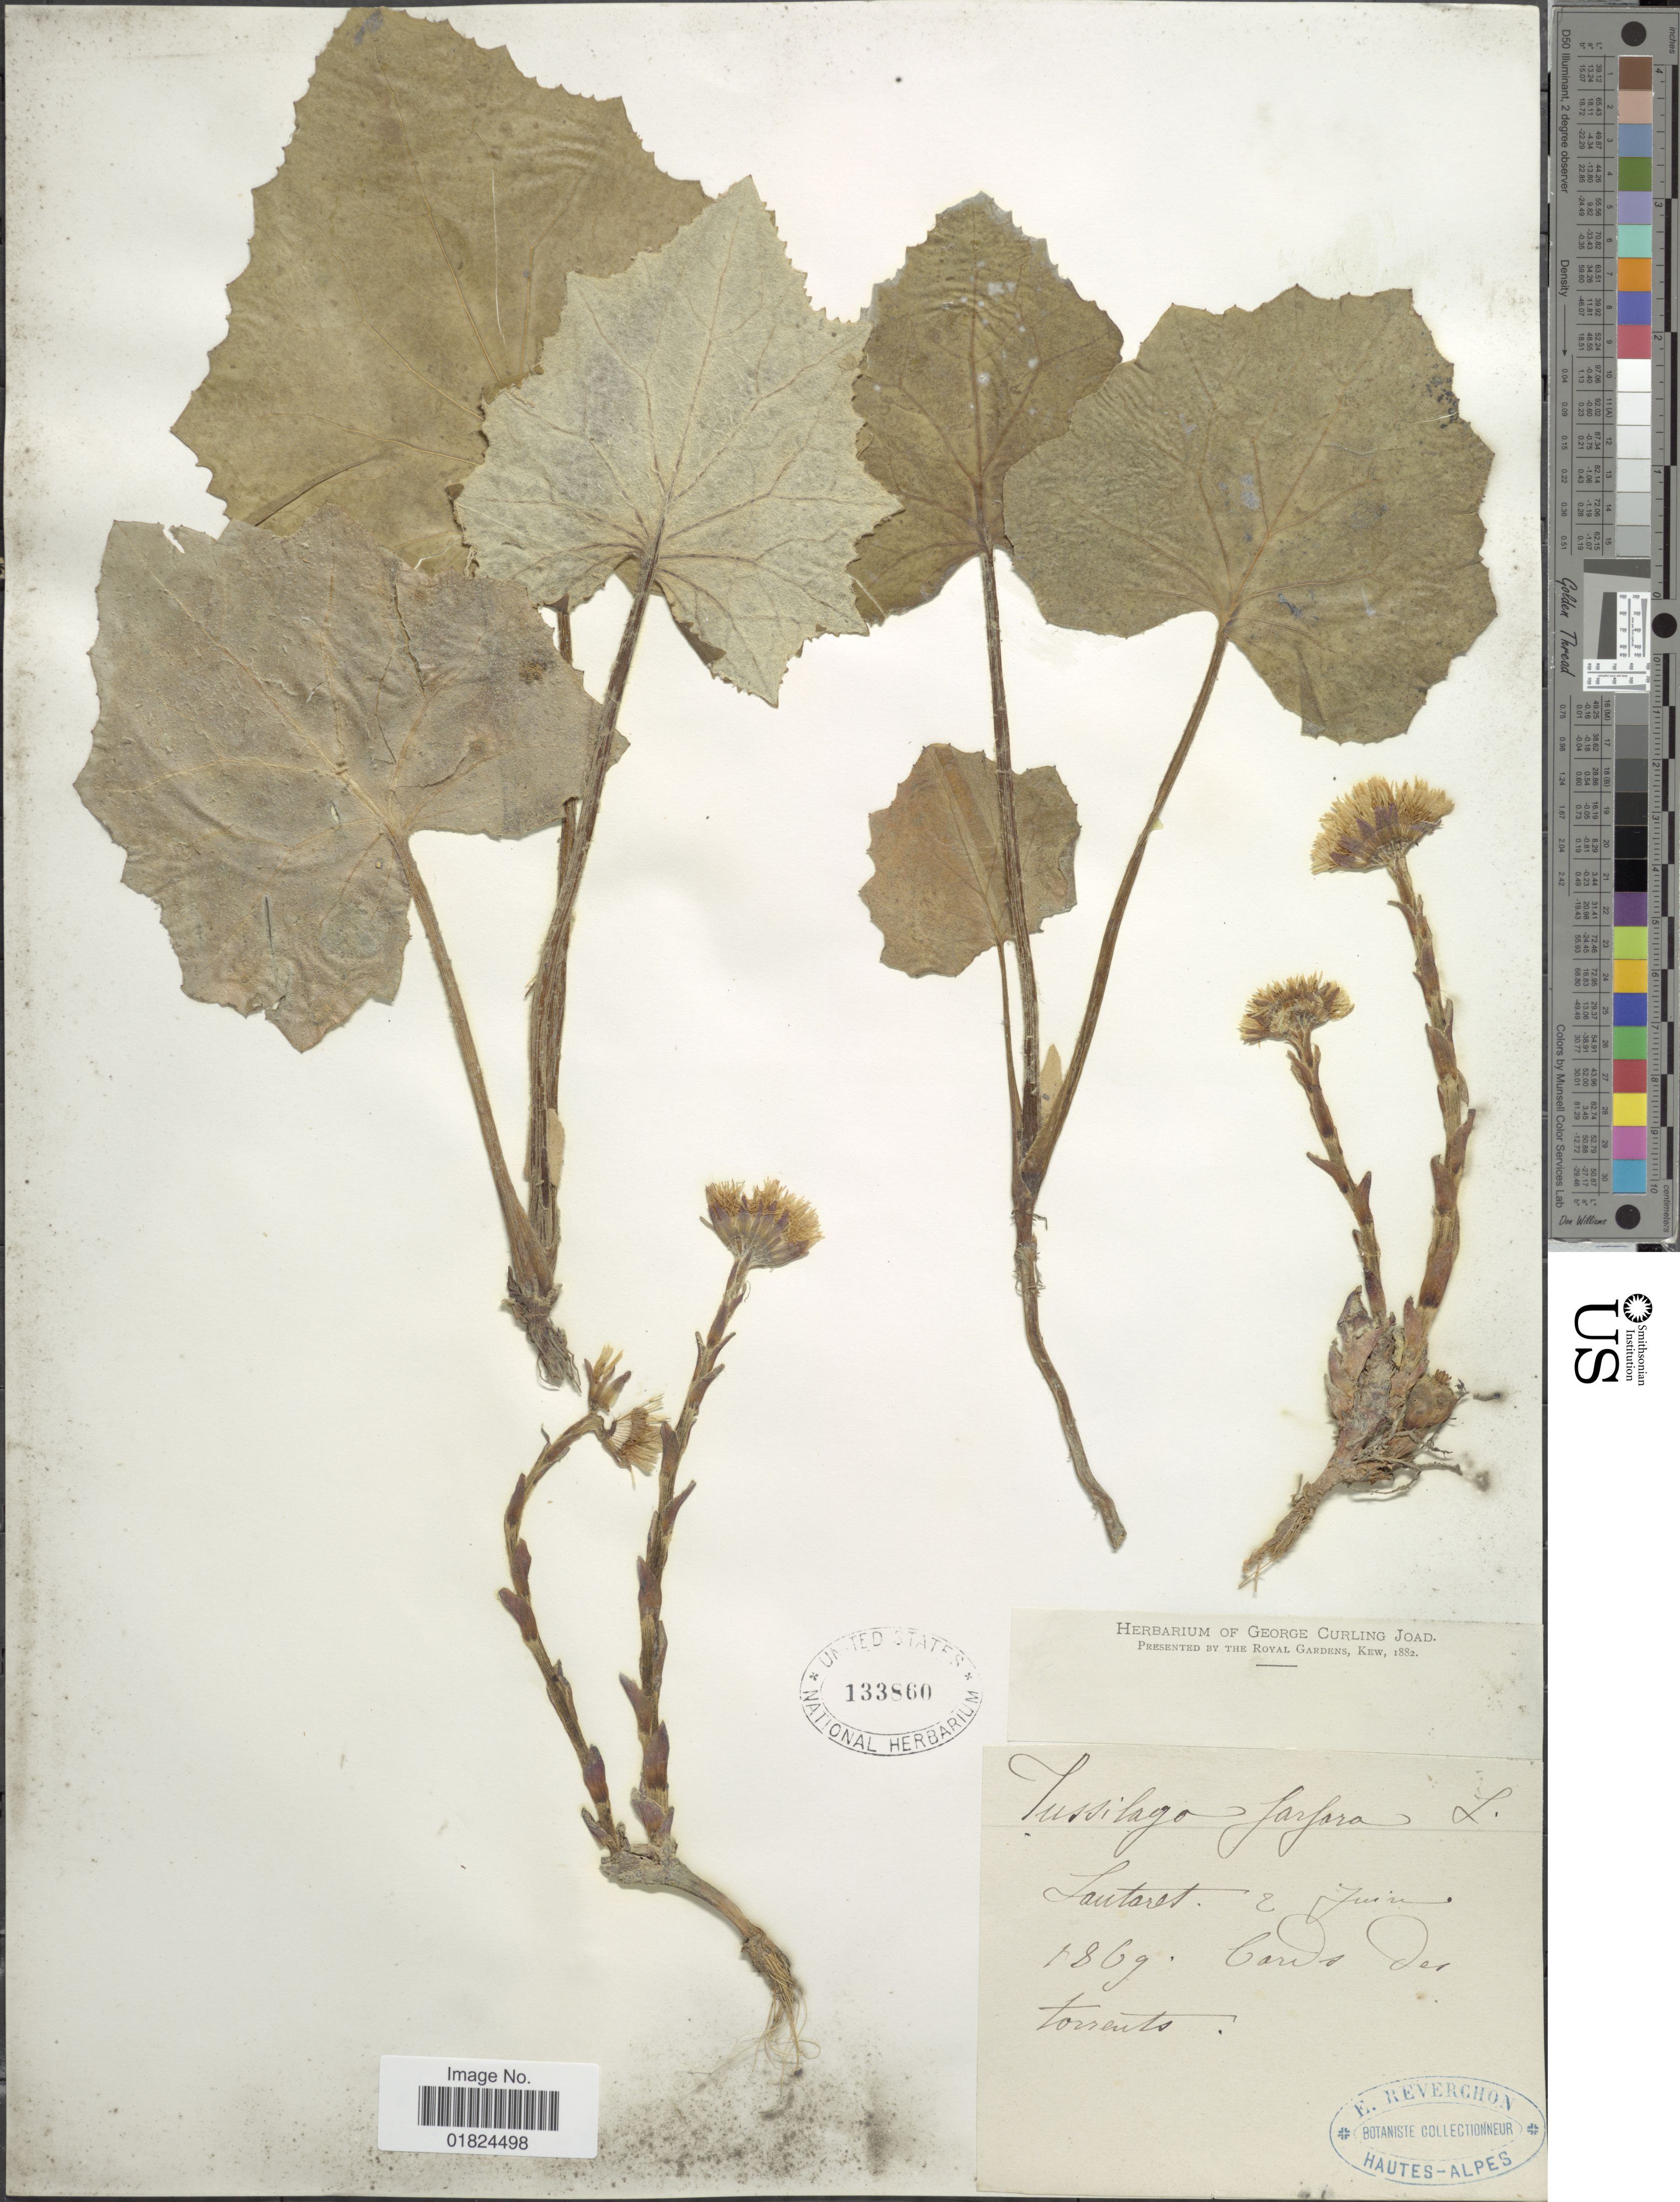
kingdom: Plantae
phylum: Tracheophyta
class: Magnoliopsida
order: Asterales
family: Asteraceae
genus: Tussilago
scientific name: Tussilago farfara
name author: L.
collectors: E. Reverchon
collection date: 1869-06-02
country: France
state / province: Provence-Alpes-Côte d'Azur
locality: Lautaret, bords des torrents [Lautaret, edges of torrents]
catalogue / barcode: US 133860